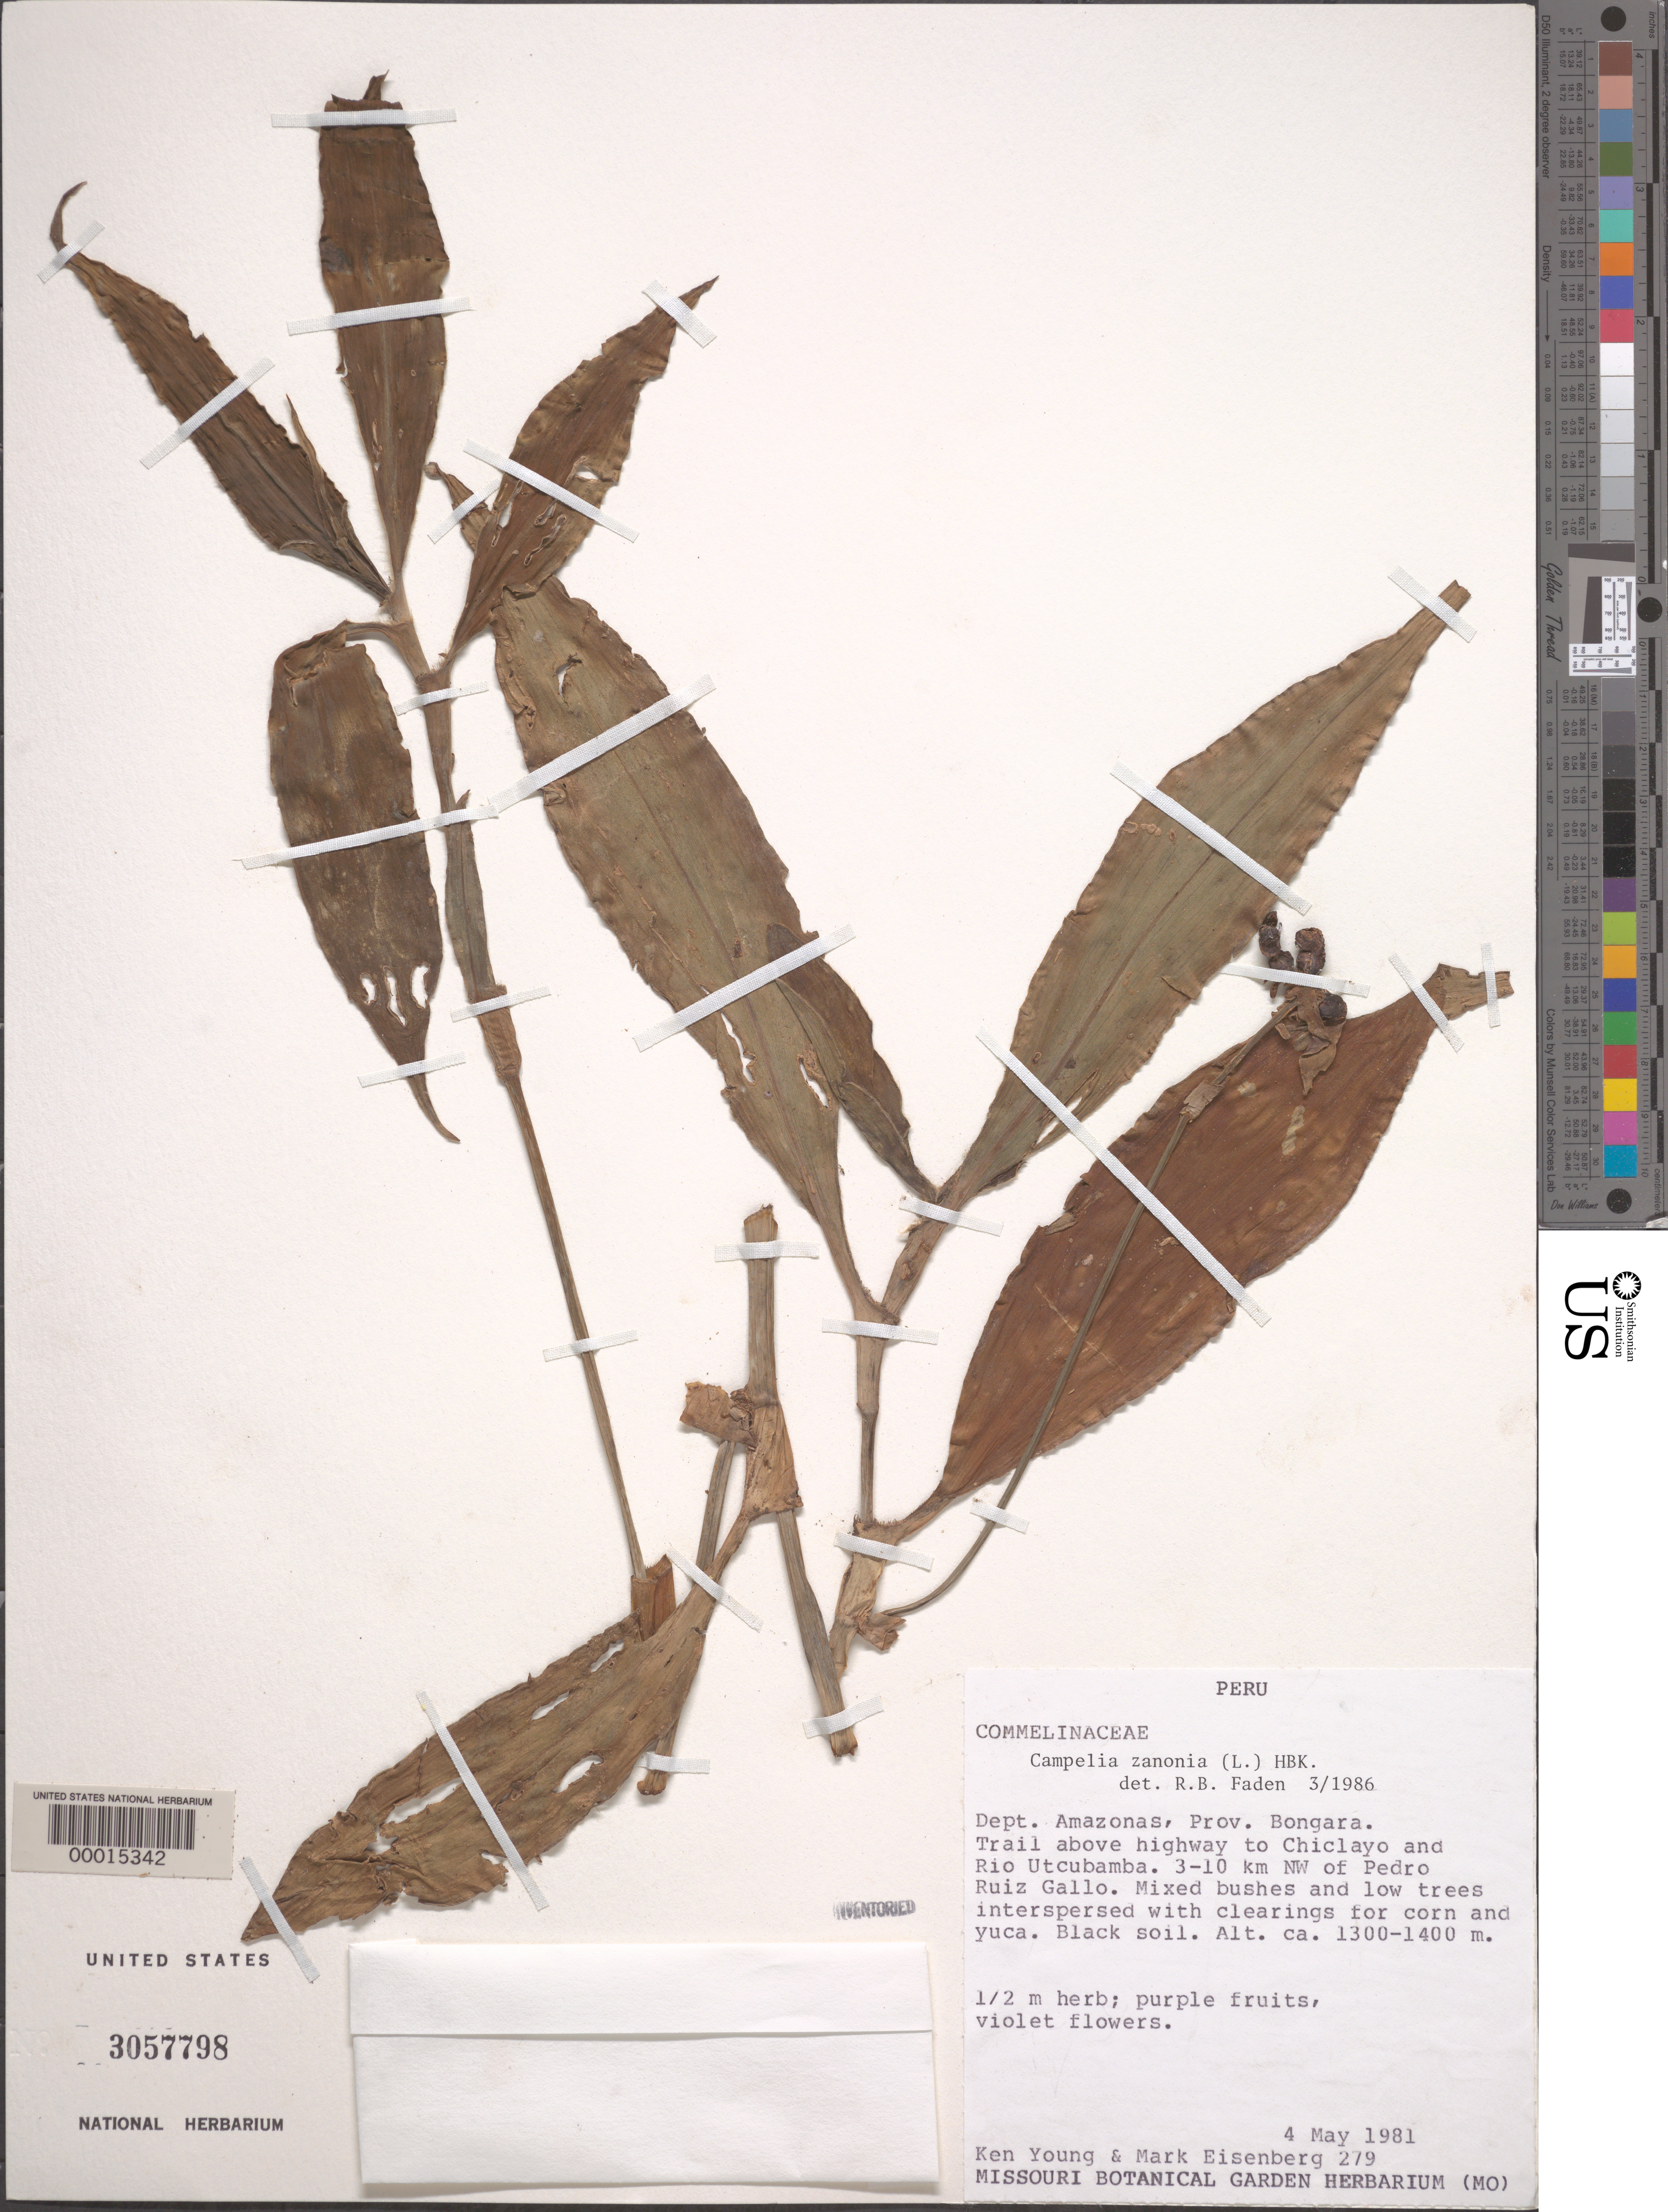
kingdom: Plantae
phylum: Tracheophyta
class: Liliopsida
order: Commelinales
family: Commelinaceae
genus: Tradescantia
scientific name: Tradescantia zanonia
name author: (L.) Sw.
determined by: Faden, Robert B., (US), Smithsonian Institution - National Museum of Natural History (UNITED STATES)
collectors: K. Young & M. Eisenberg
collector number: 279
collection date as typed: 04 May 1981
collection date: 1981-05-04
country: Peru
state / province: Amazonas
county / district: Bongará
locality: above Chiclayo and Río Utcubamba, NW of Pedro Ruíz Gallo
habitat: Mixed bushed, black soil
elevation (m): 1300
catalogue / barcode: US 3057798